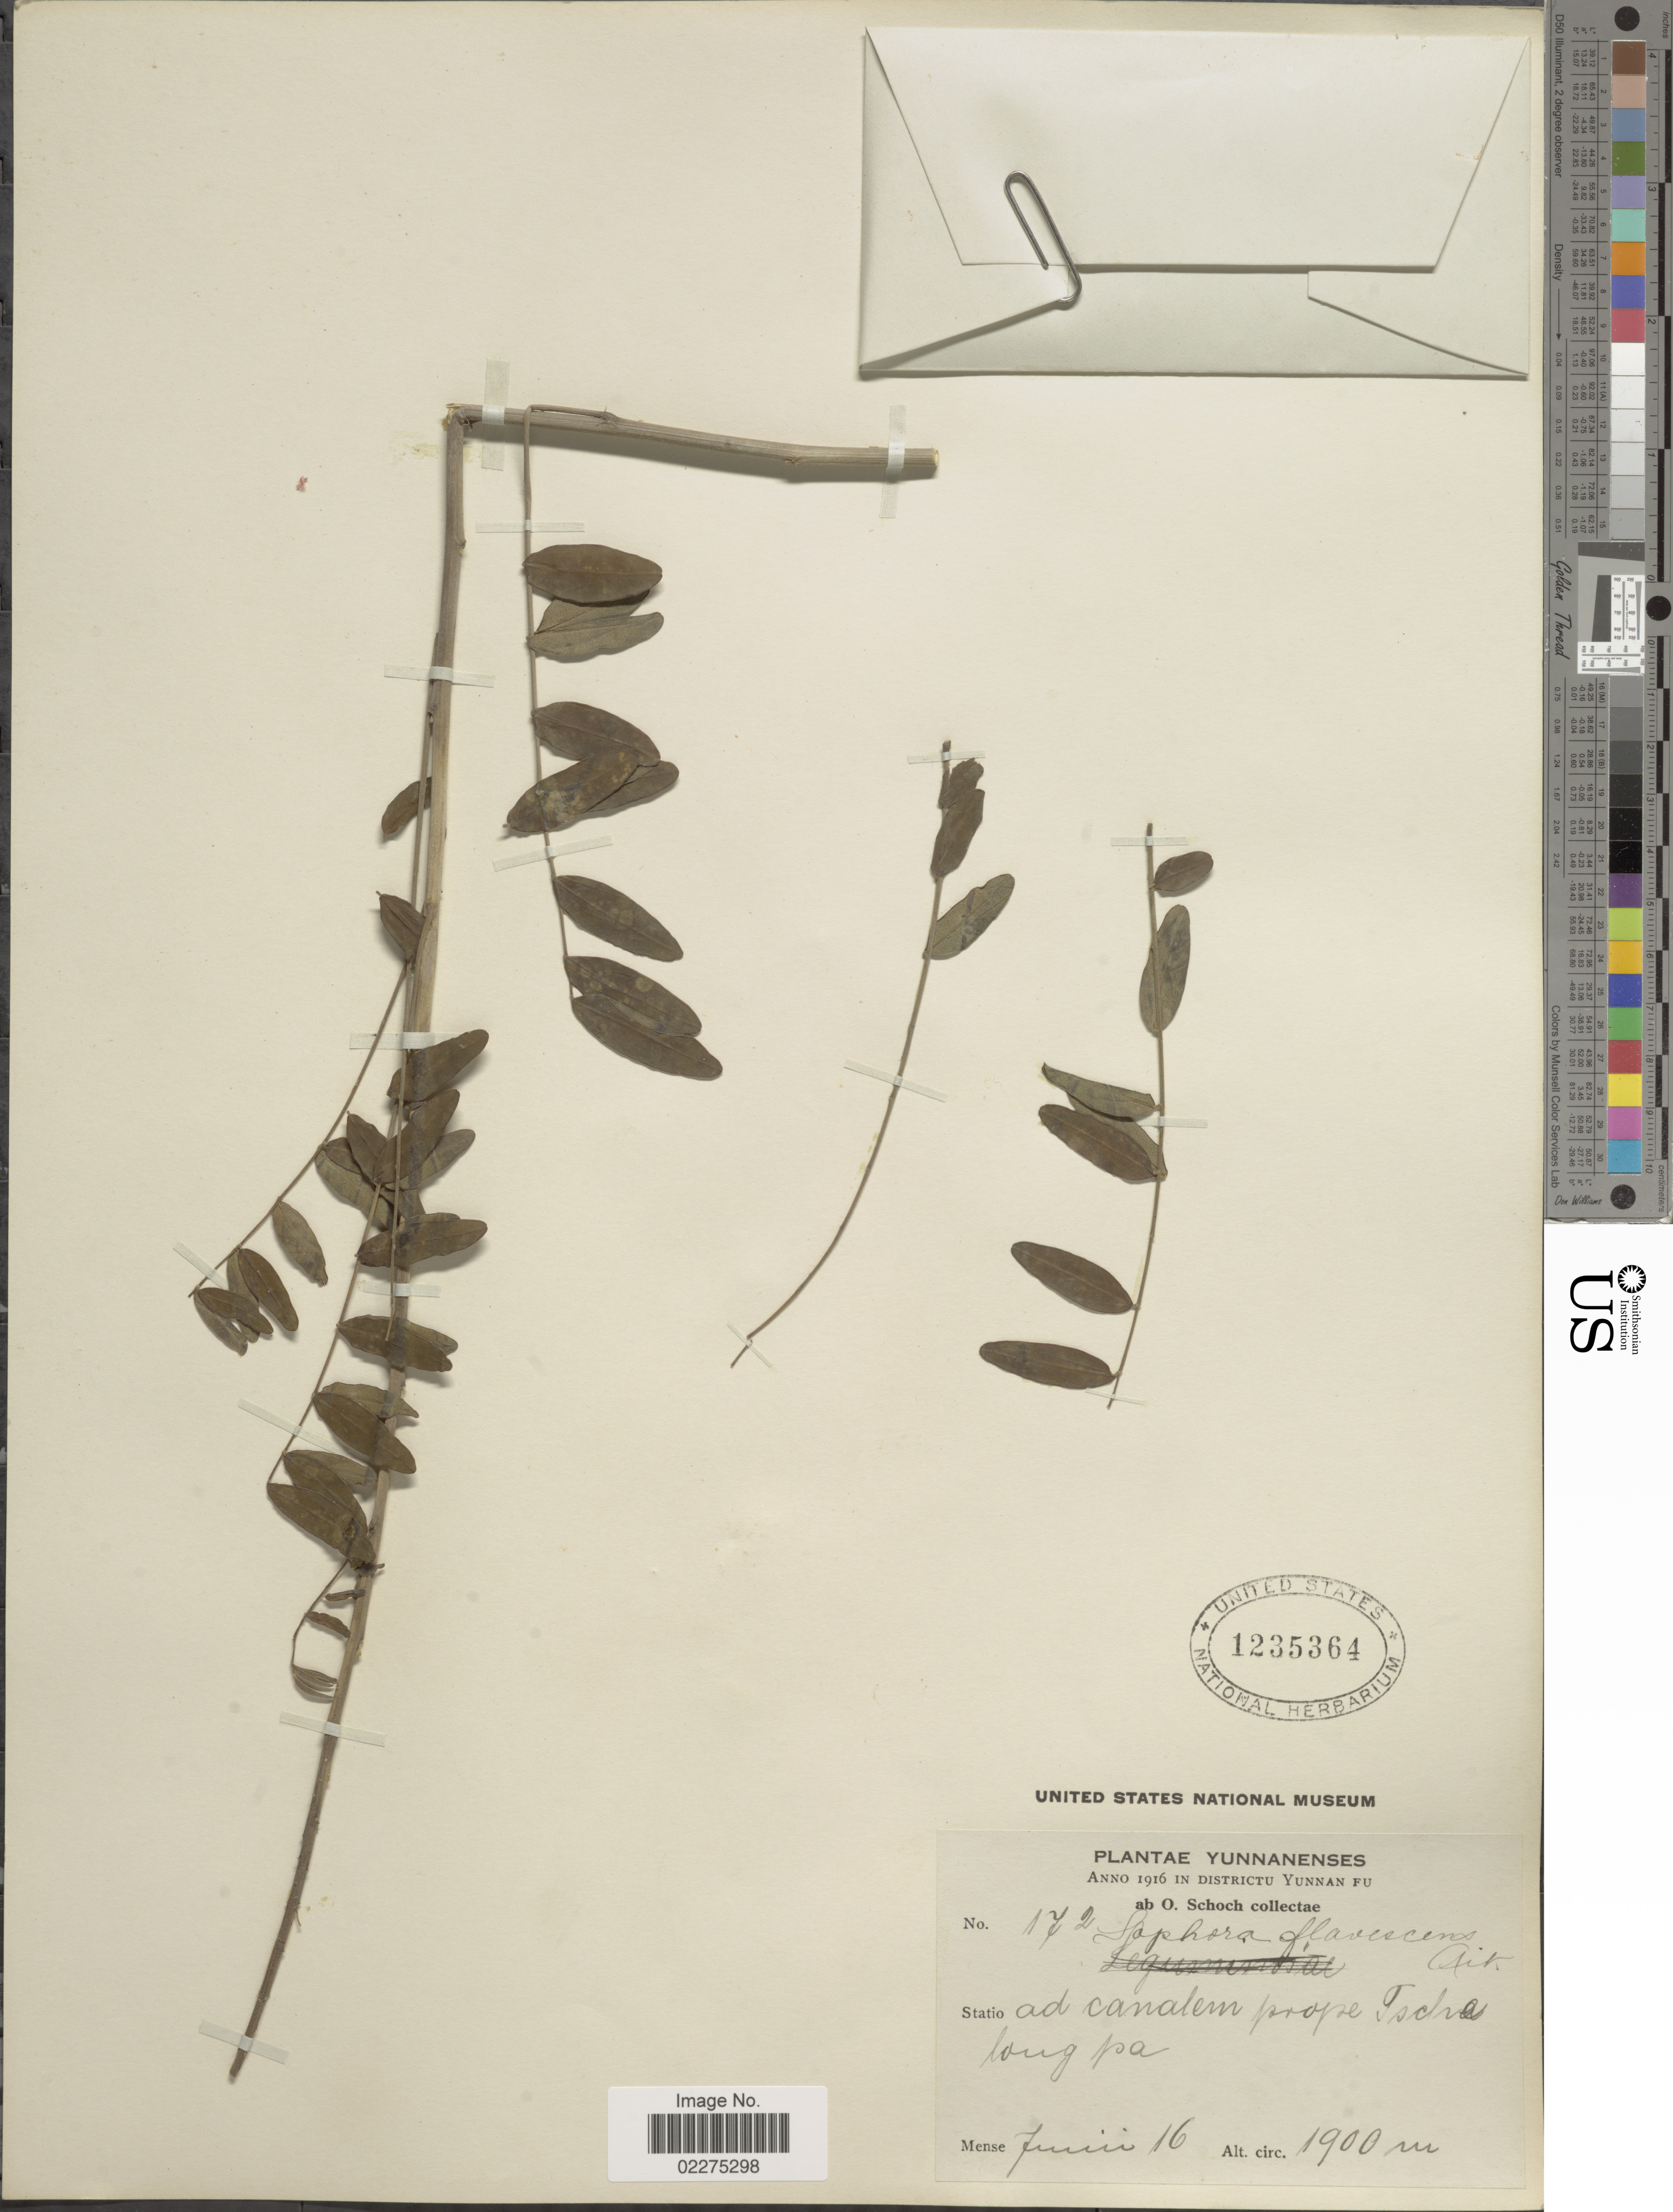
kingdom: Plantae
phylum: Tracheophyta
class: Magnoliopsida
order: Fabales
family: Fabaceae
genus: Sophora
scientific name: Sophora flavescens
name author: Aiton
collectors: O. Schoch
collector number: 172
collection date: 1916-06-16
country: China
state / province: Yunnan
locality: Tscha long pa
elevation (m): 1900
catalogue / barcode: US 1235364